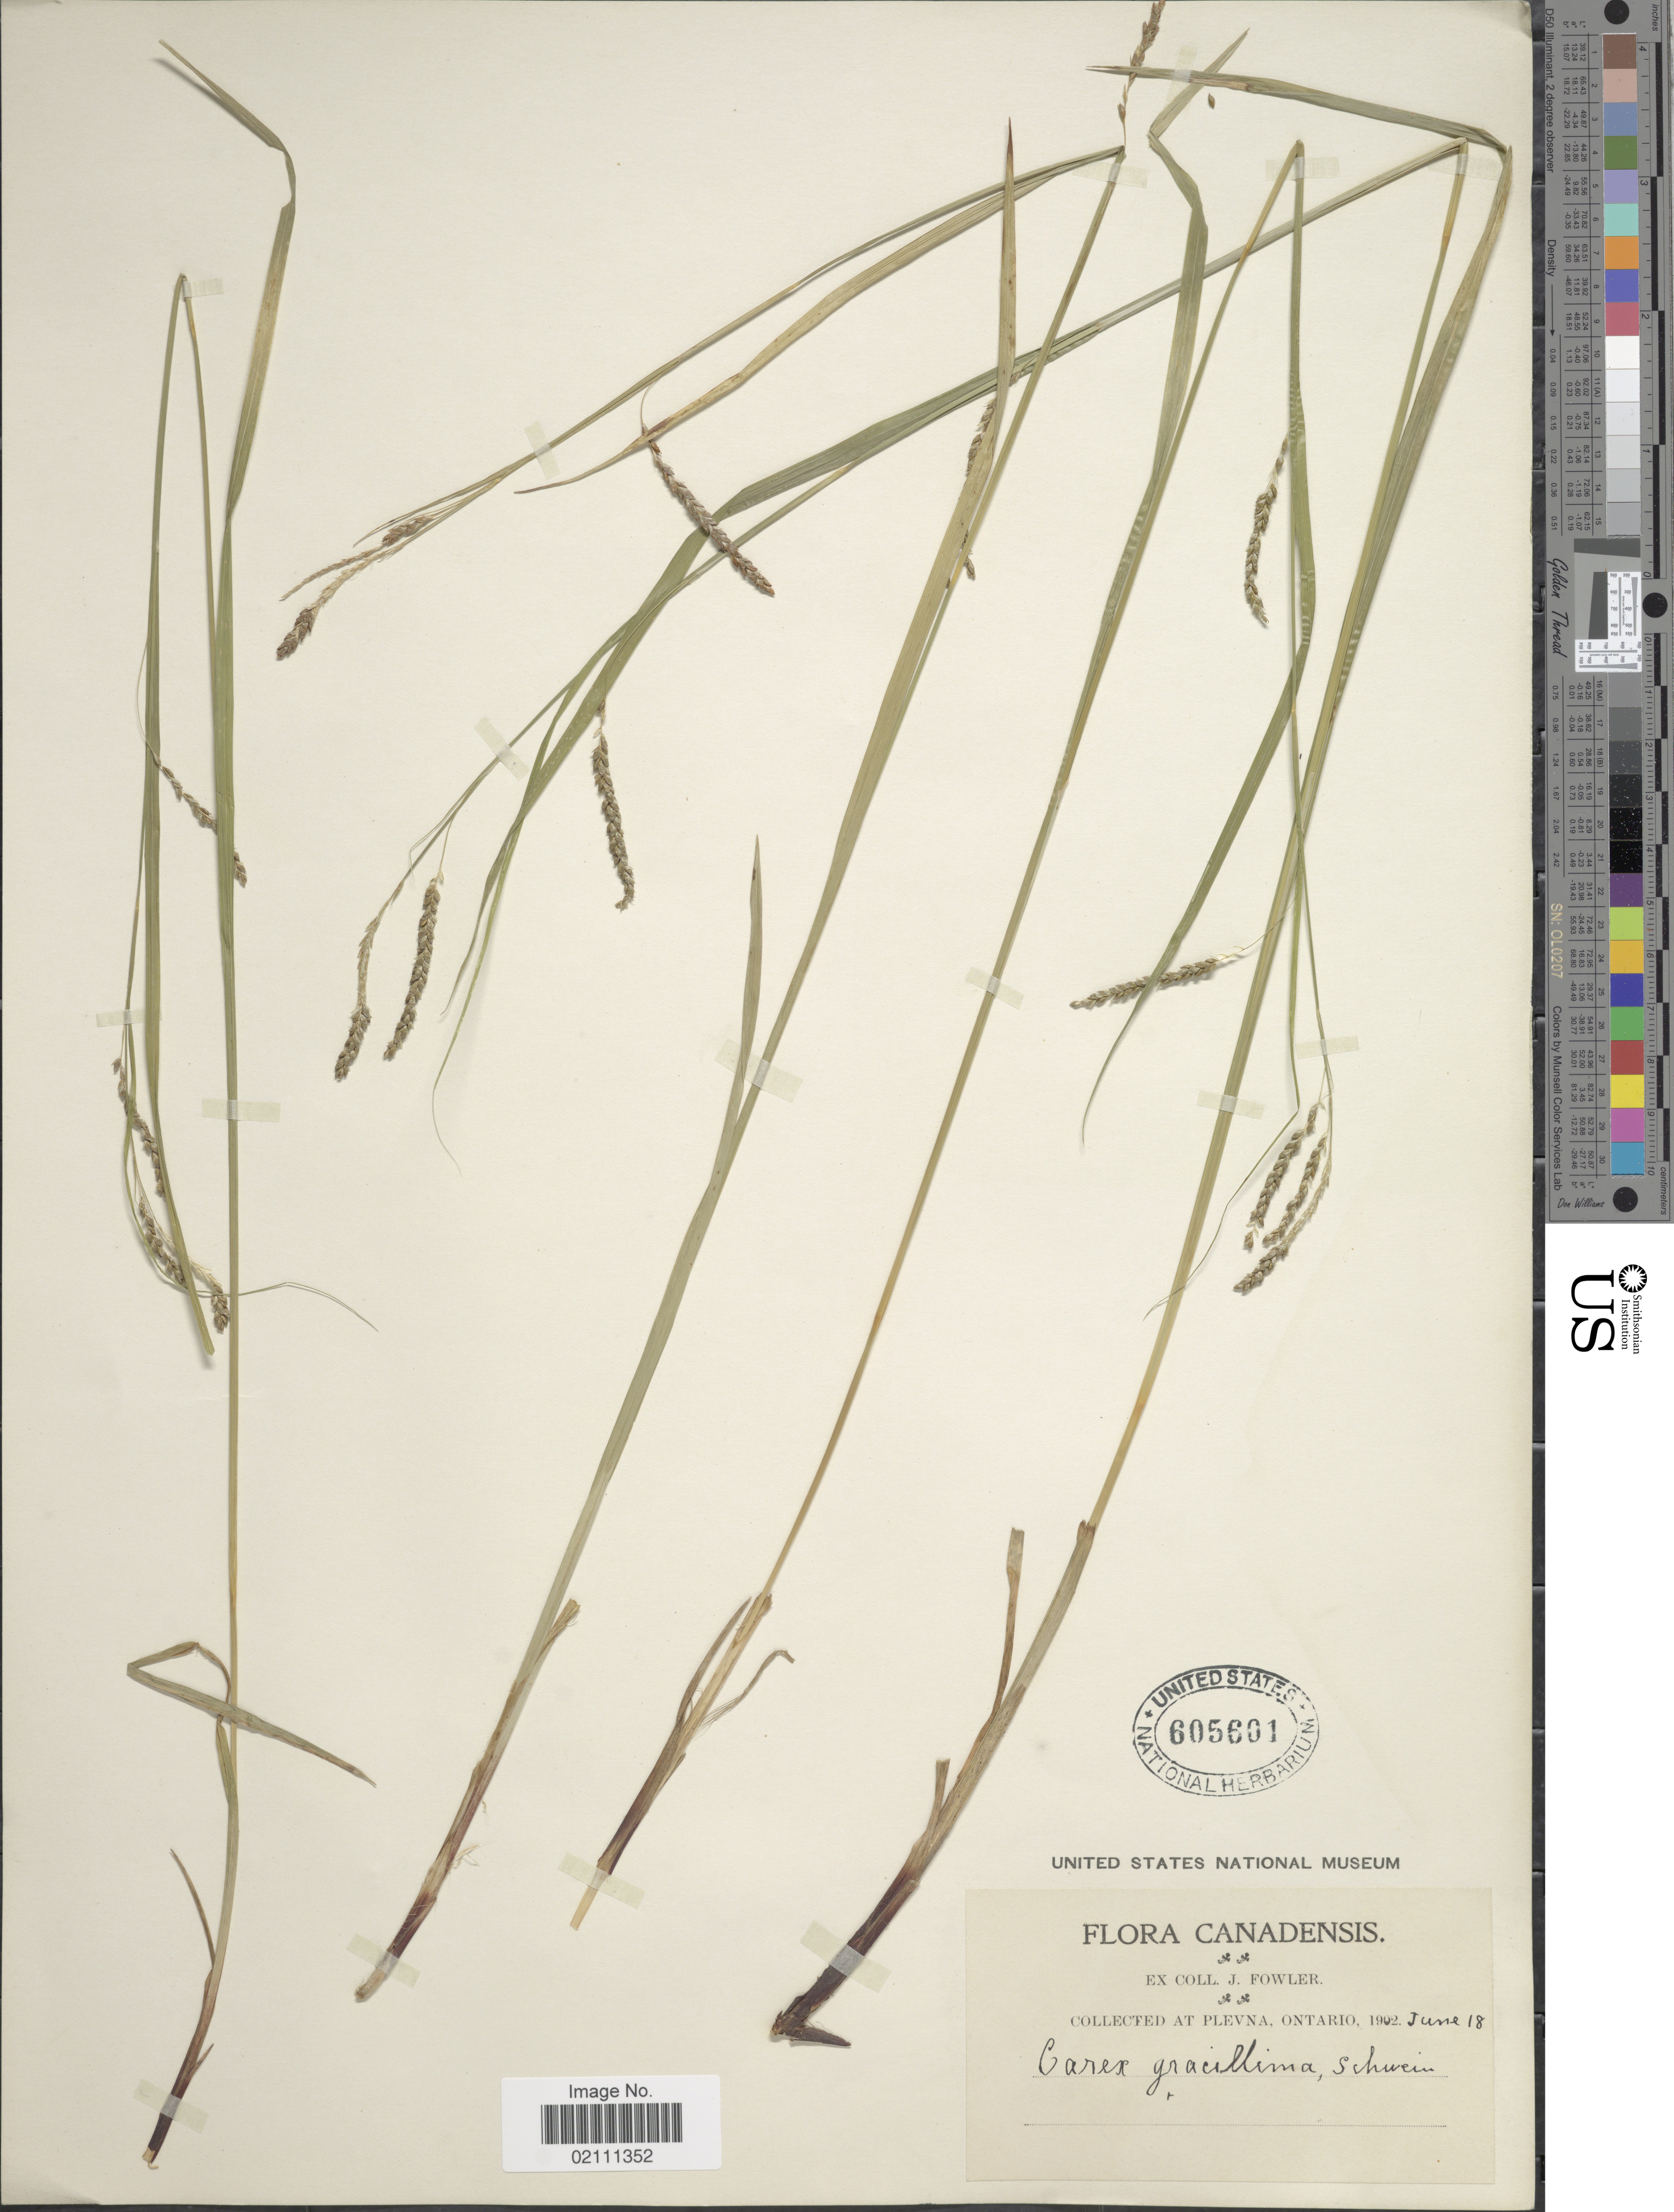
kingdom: Plantae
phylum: Tracheophyta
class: Liliopsida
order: Poales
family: Cyperaceae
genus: Carex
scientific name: Carex gracillima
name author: Schwein.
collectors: J. P. Fowler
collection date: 1902-06-18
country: Canada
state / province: Ontario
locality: Canadensis, at Plevna.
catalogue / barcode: US 605601